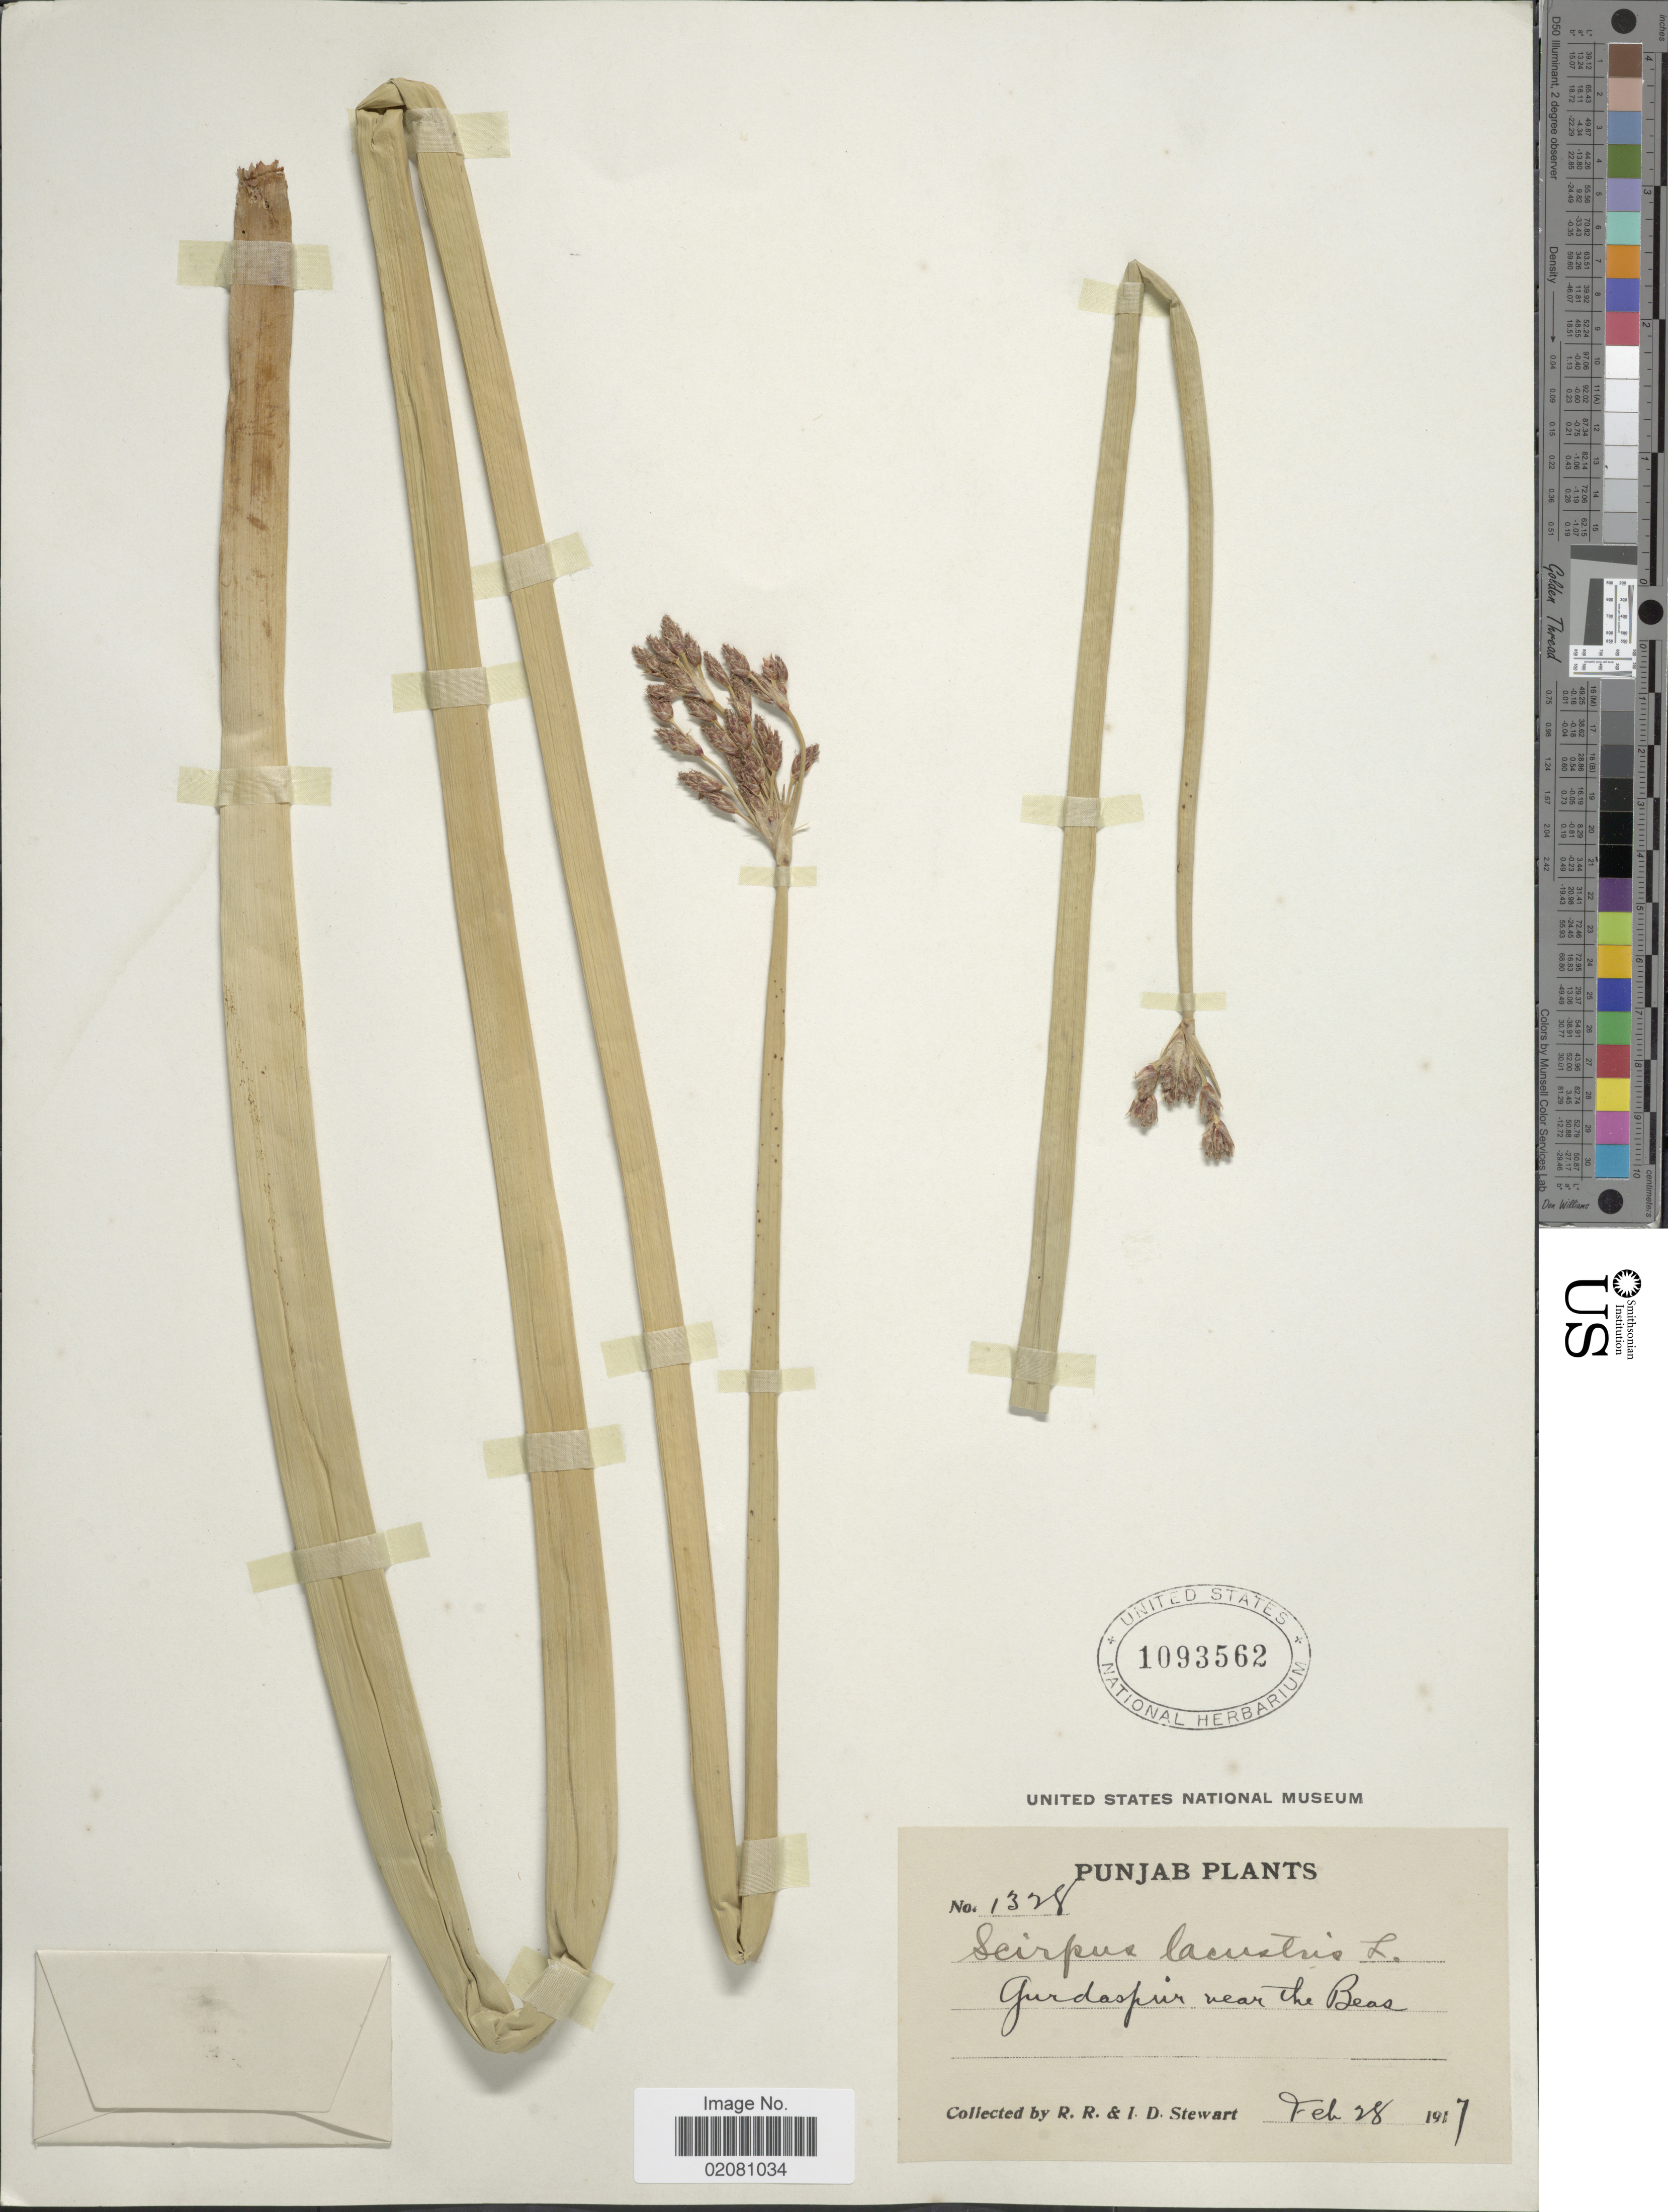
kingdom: Plantae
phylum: Tracheophyta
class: Liliopsida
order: Poales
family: Cyperaceae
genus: Schoenoplectus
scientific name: Schoenoplectus lacustris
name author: (L.) Palla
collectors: R. R. Stewart & I. Stewart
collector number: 1328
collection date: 1917-02-28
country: India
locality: Punjab. Gurdaspur near the Beas.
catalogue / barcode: US 1093562